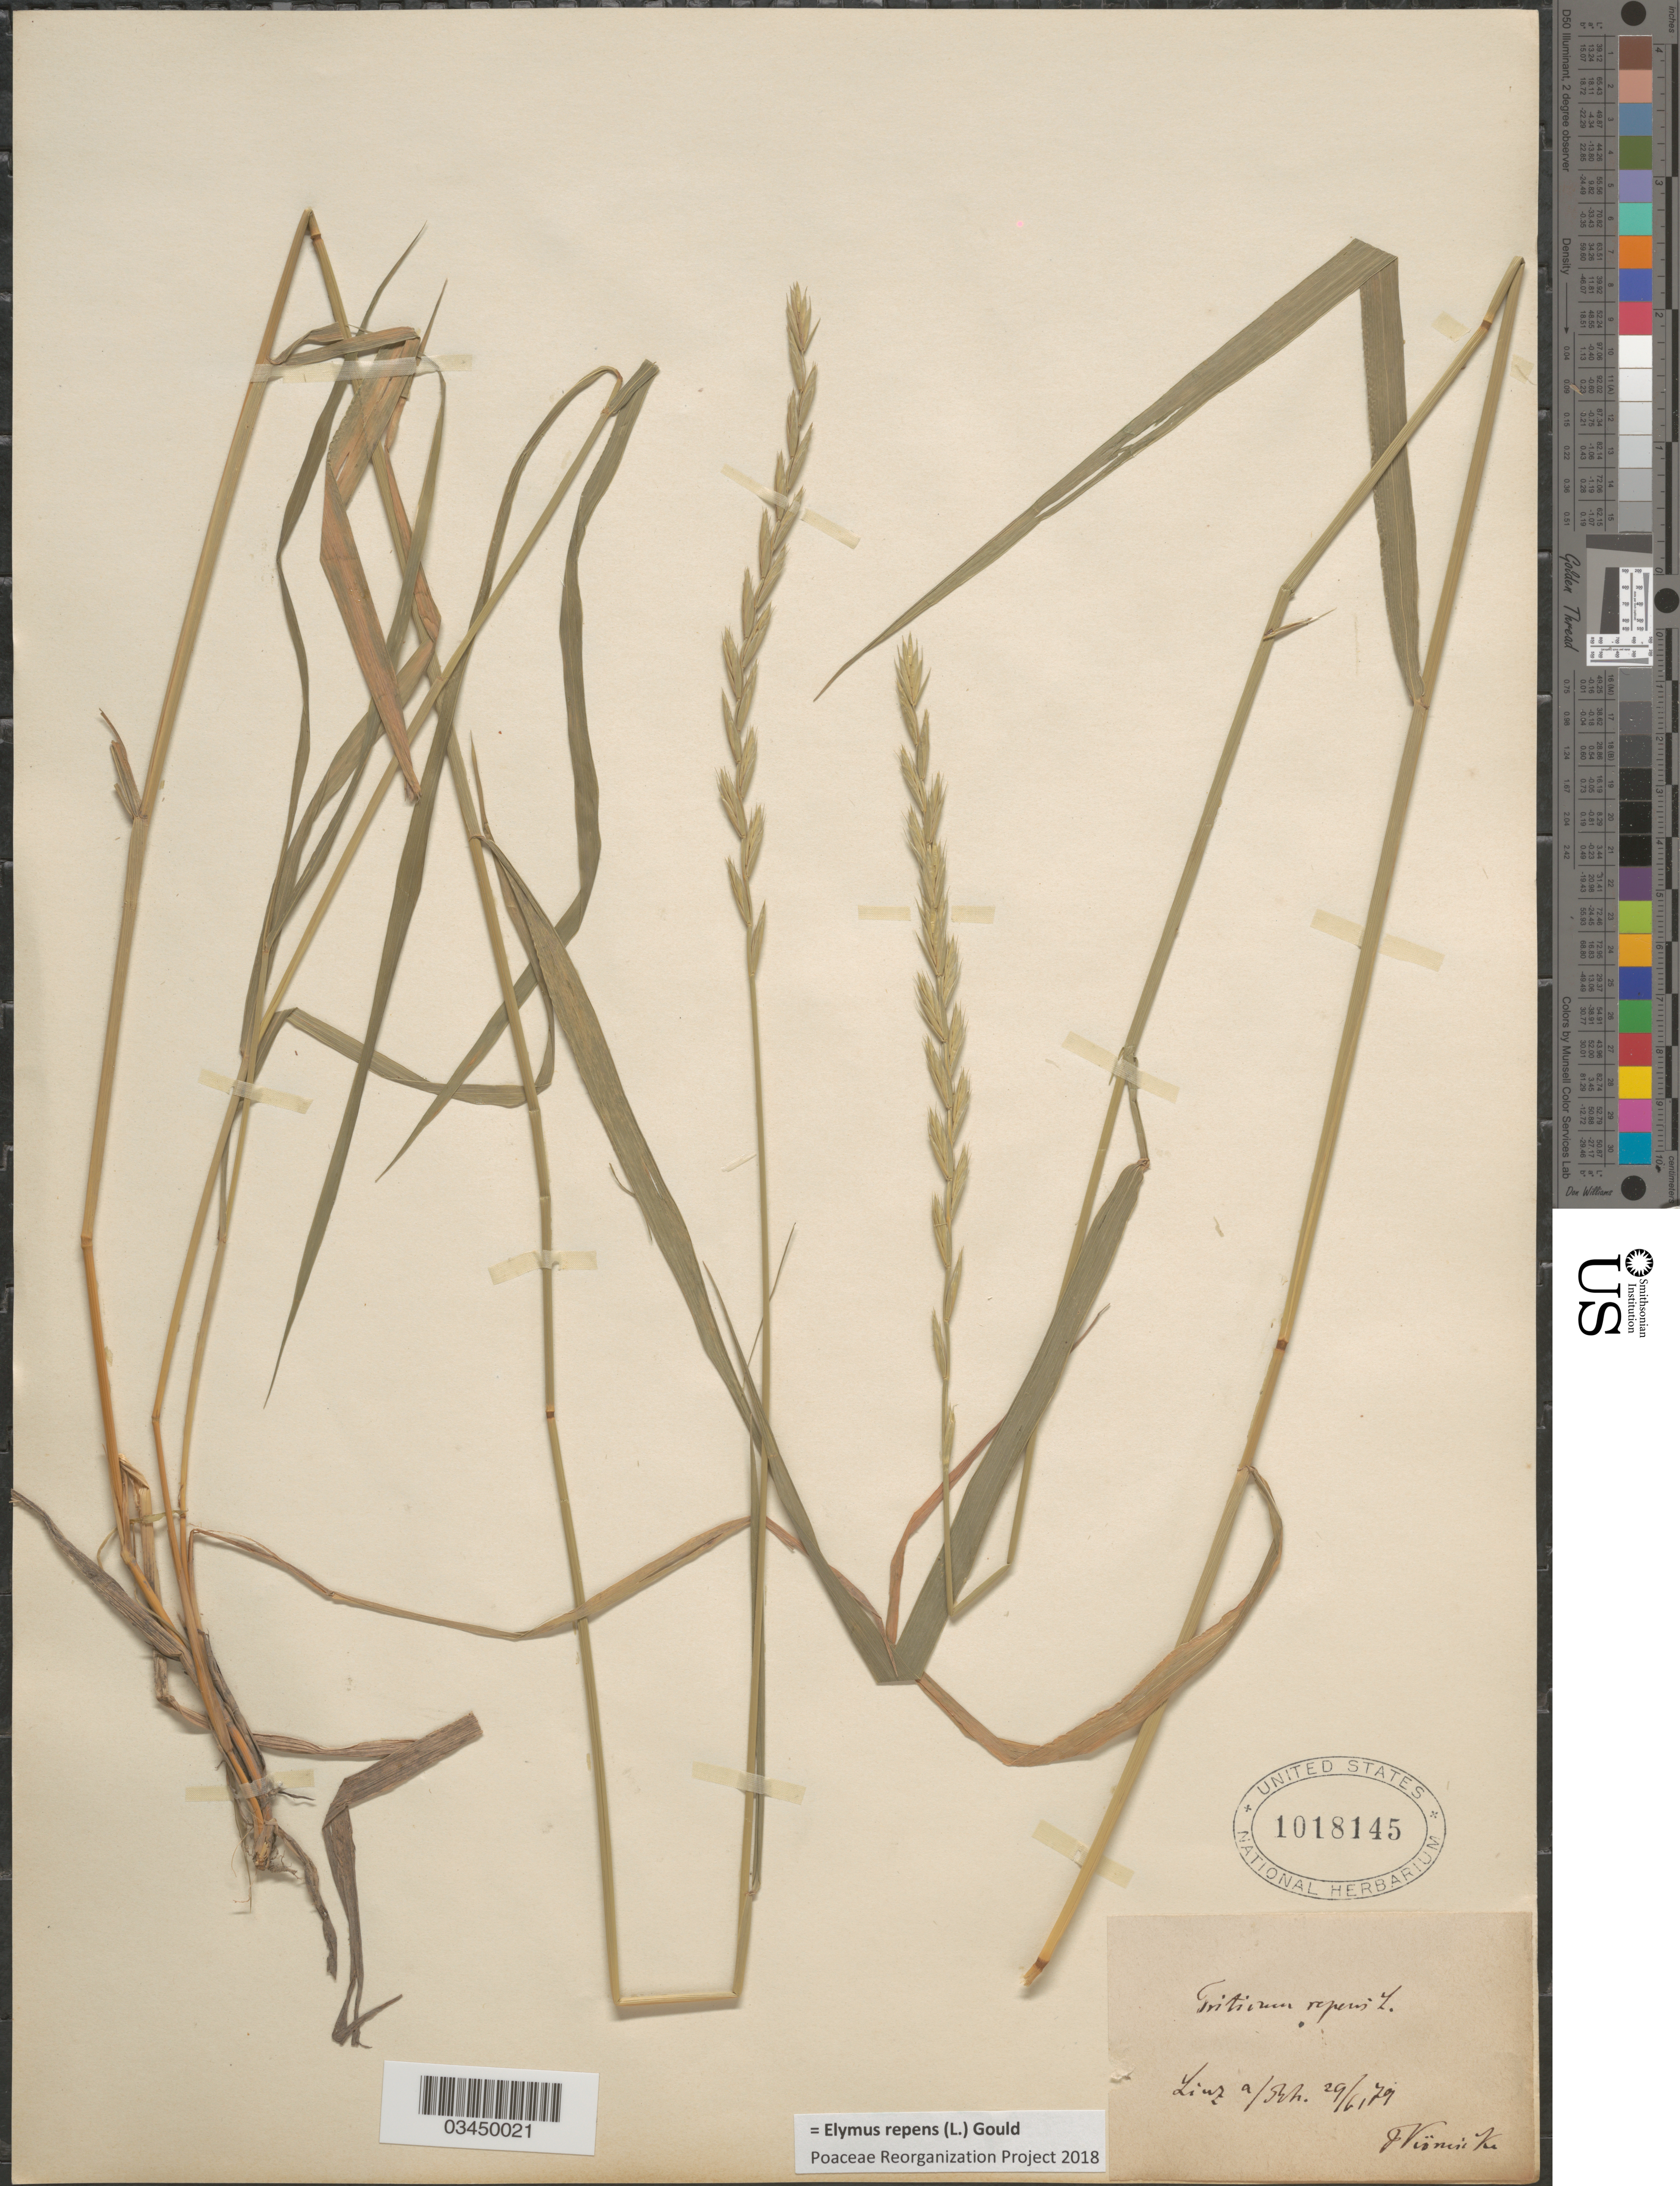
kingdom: Plantae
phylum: Tracheophyta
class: Liliopsida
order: Poales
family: Poaceae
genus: Elymus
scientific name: Elymus repens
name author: (L.) Gould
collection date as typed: Transcribed d/m/y: 29/6/79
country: Austria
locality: Linz.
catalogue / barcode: US 1018145